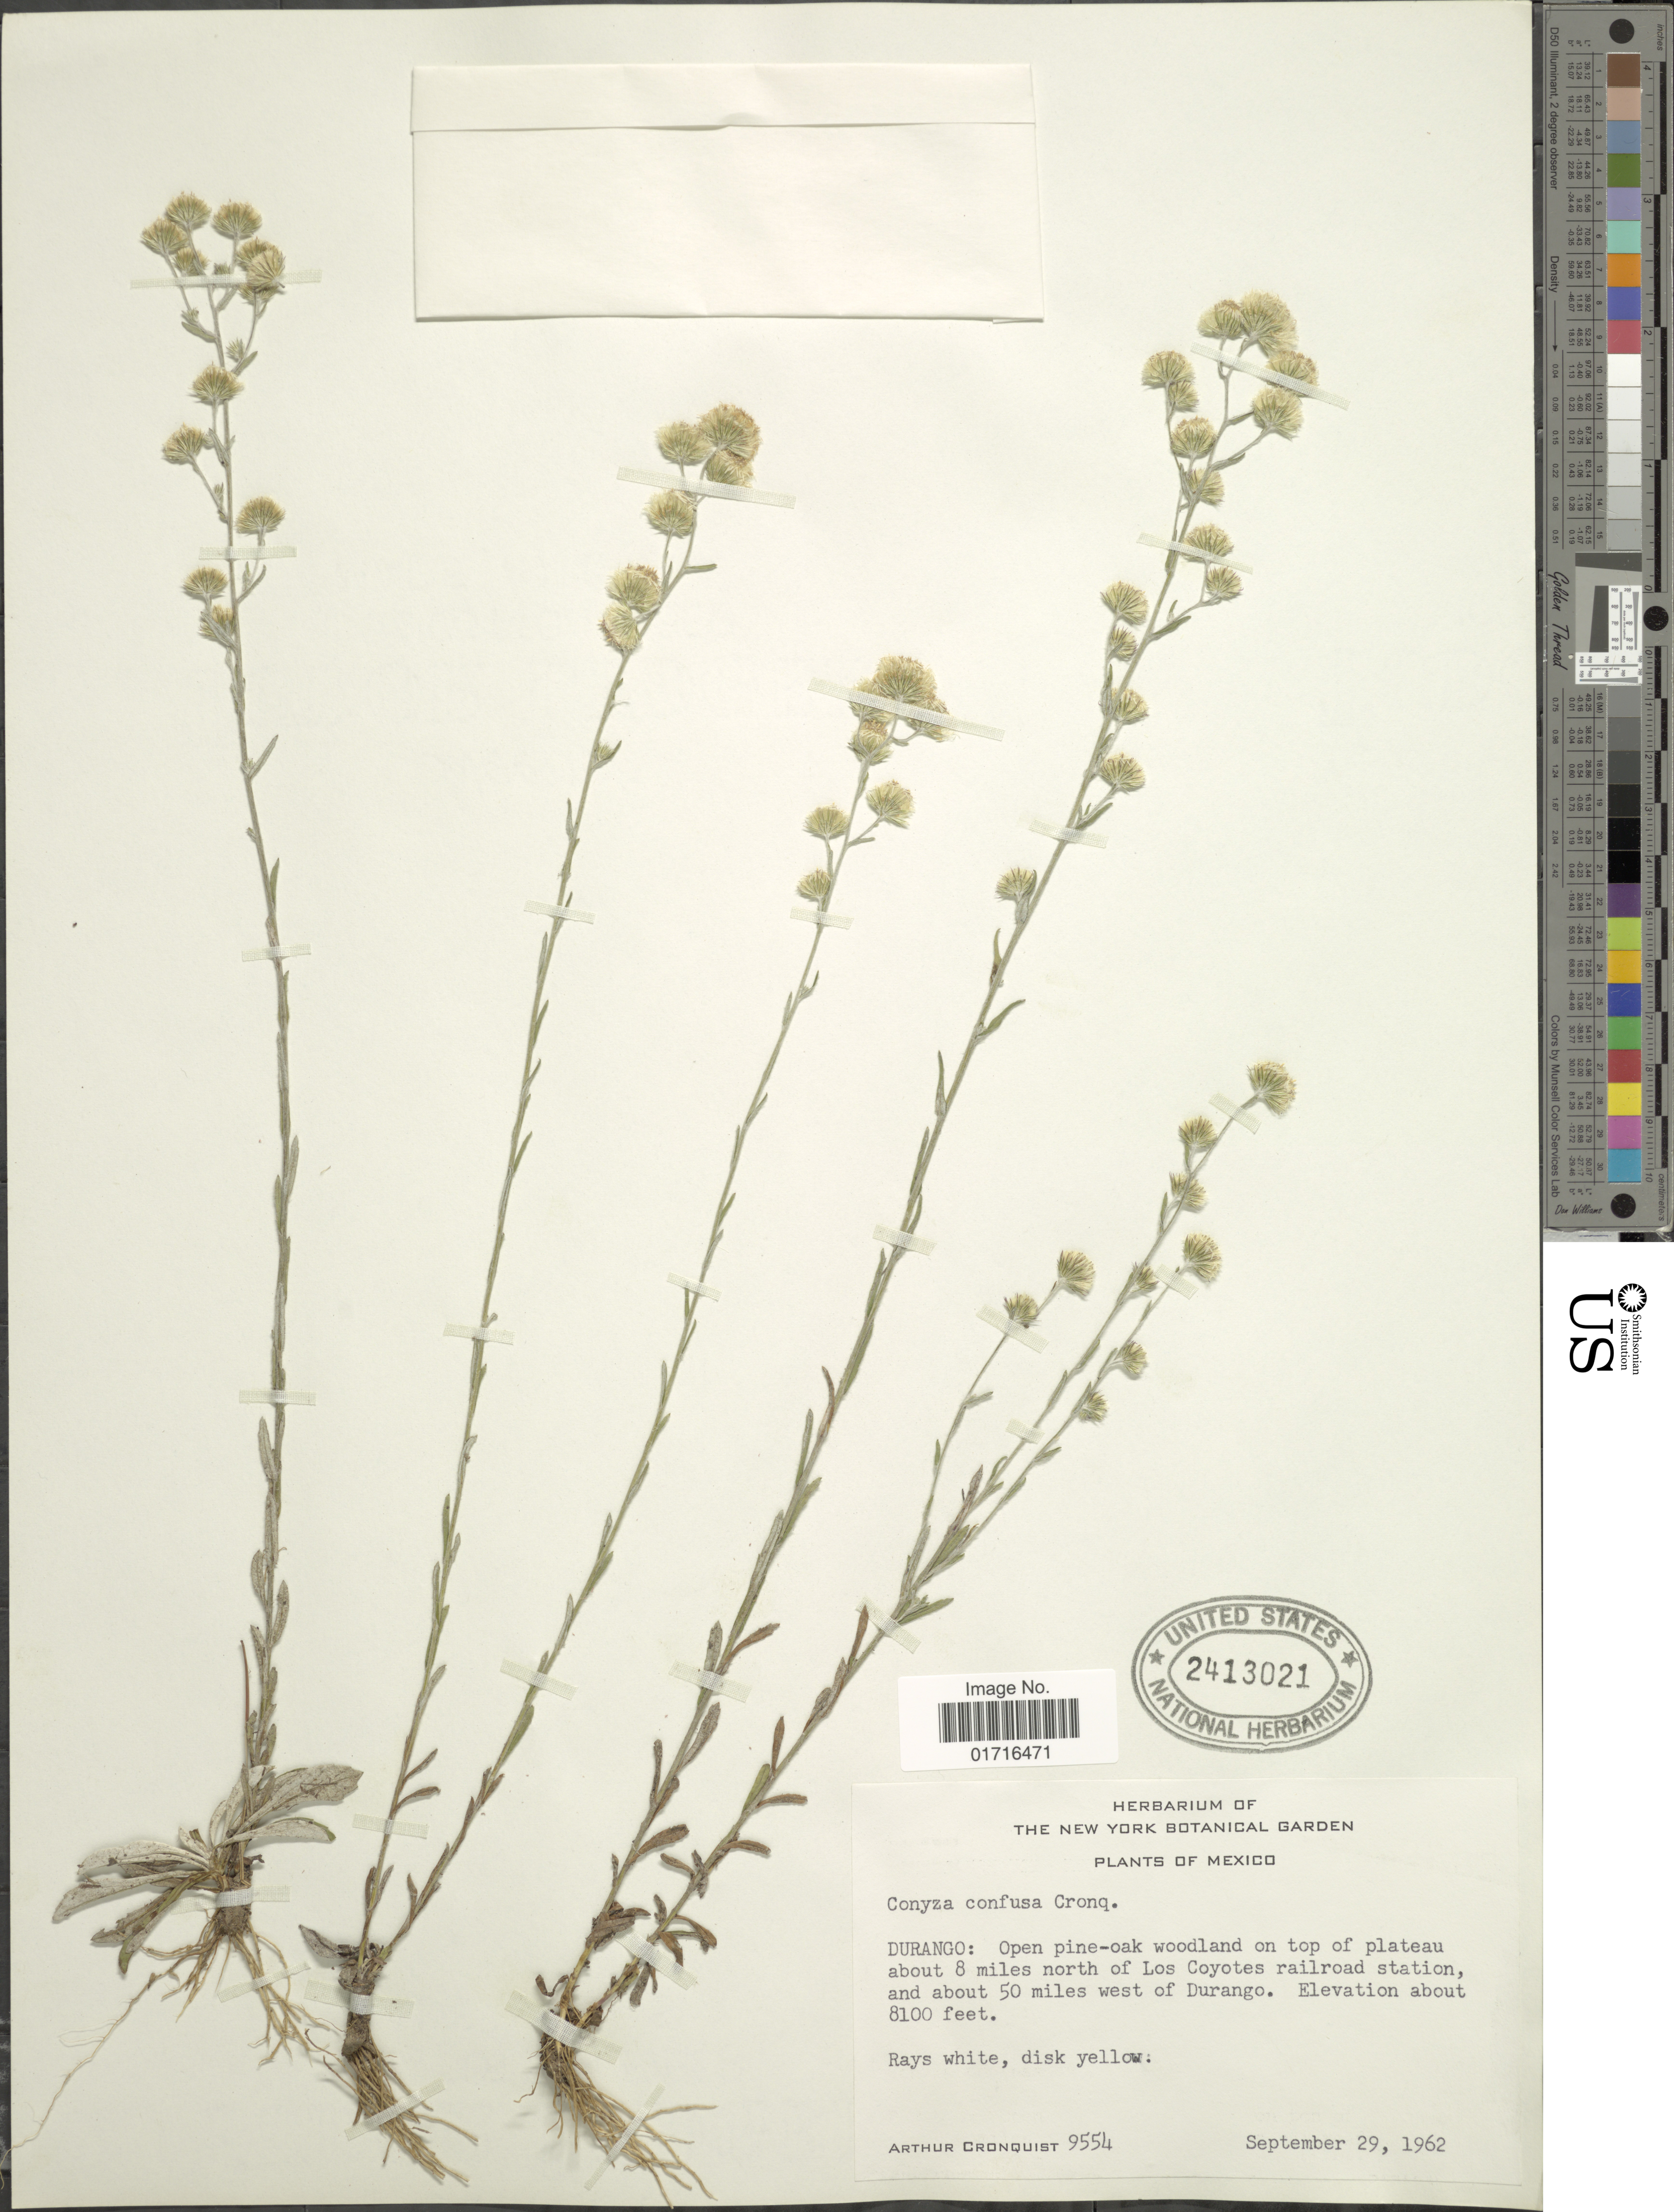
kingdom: Plantae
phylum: Tracheophyta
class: Magnoliopsida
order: Asterales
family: Asteraceae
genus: Conyza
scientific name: Conyza confusa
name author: Cronq.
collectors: A. J. Cronquist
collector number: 9554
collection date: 1962-09-29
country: Mexico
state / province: Durango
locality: Open pine-oak woodland on top of plateau about 8 miles north of Los Coyotes railroad station, and about 50 miles west of Durango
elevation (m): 2469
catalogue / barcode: US 2413021